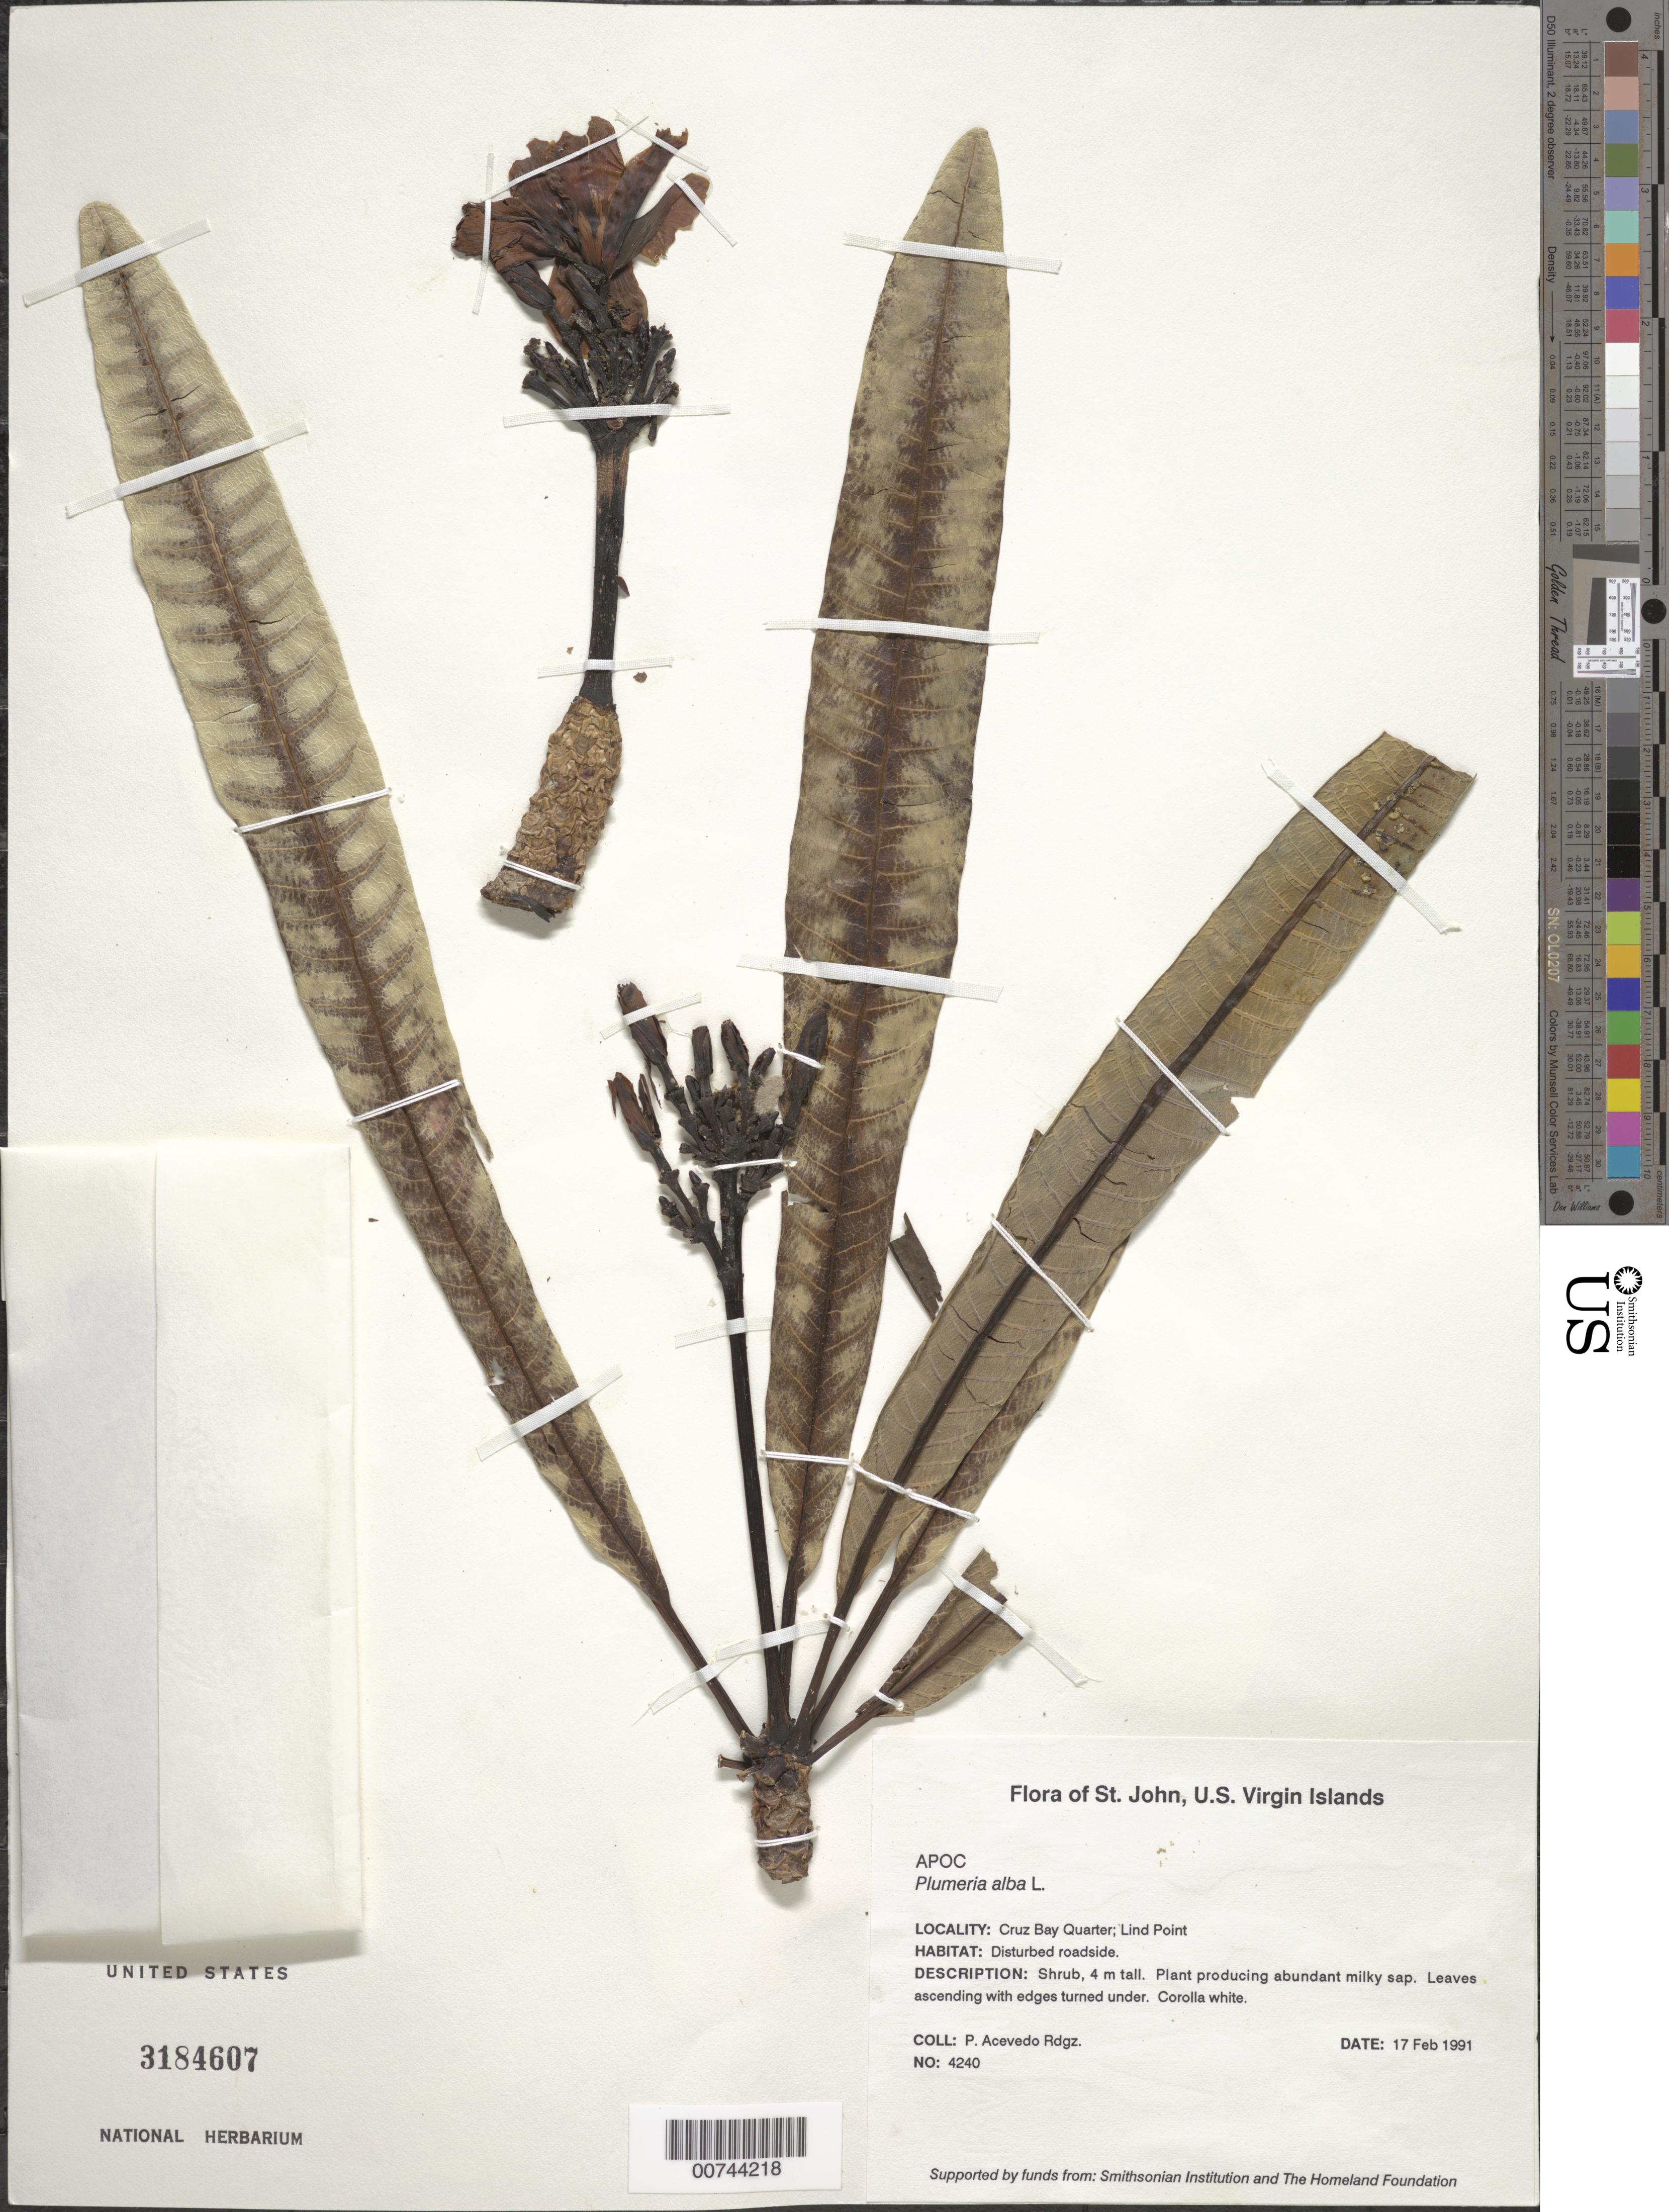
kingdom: Plantae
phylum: Tracheophyta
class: Magnoliopsida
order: Gentianales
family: Apocynaceae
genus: Plumeria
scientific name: Plumeria alba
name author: L.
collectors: P. Acevedo-Rodr.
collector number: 4240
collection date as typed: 17 Feb 1991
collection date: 1991-02-17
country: U.S. Virgin Islands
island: St. John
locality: Cruz Bay Quarter; Lind Point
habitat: Disturbed roadside.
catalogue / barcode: US 3184607